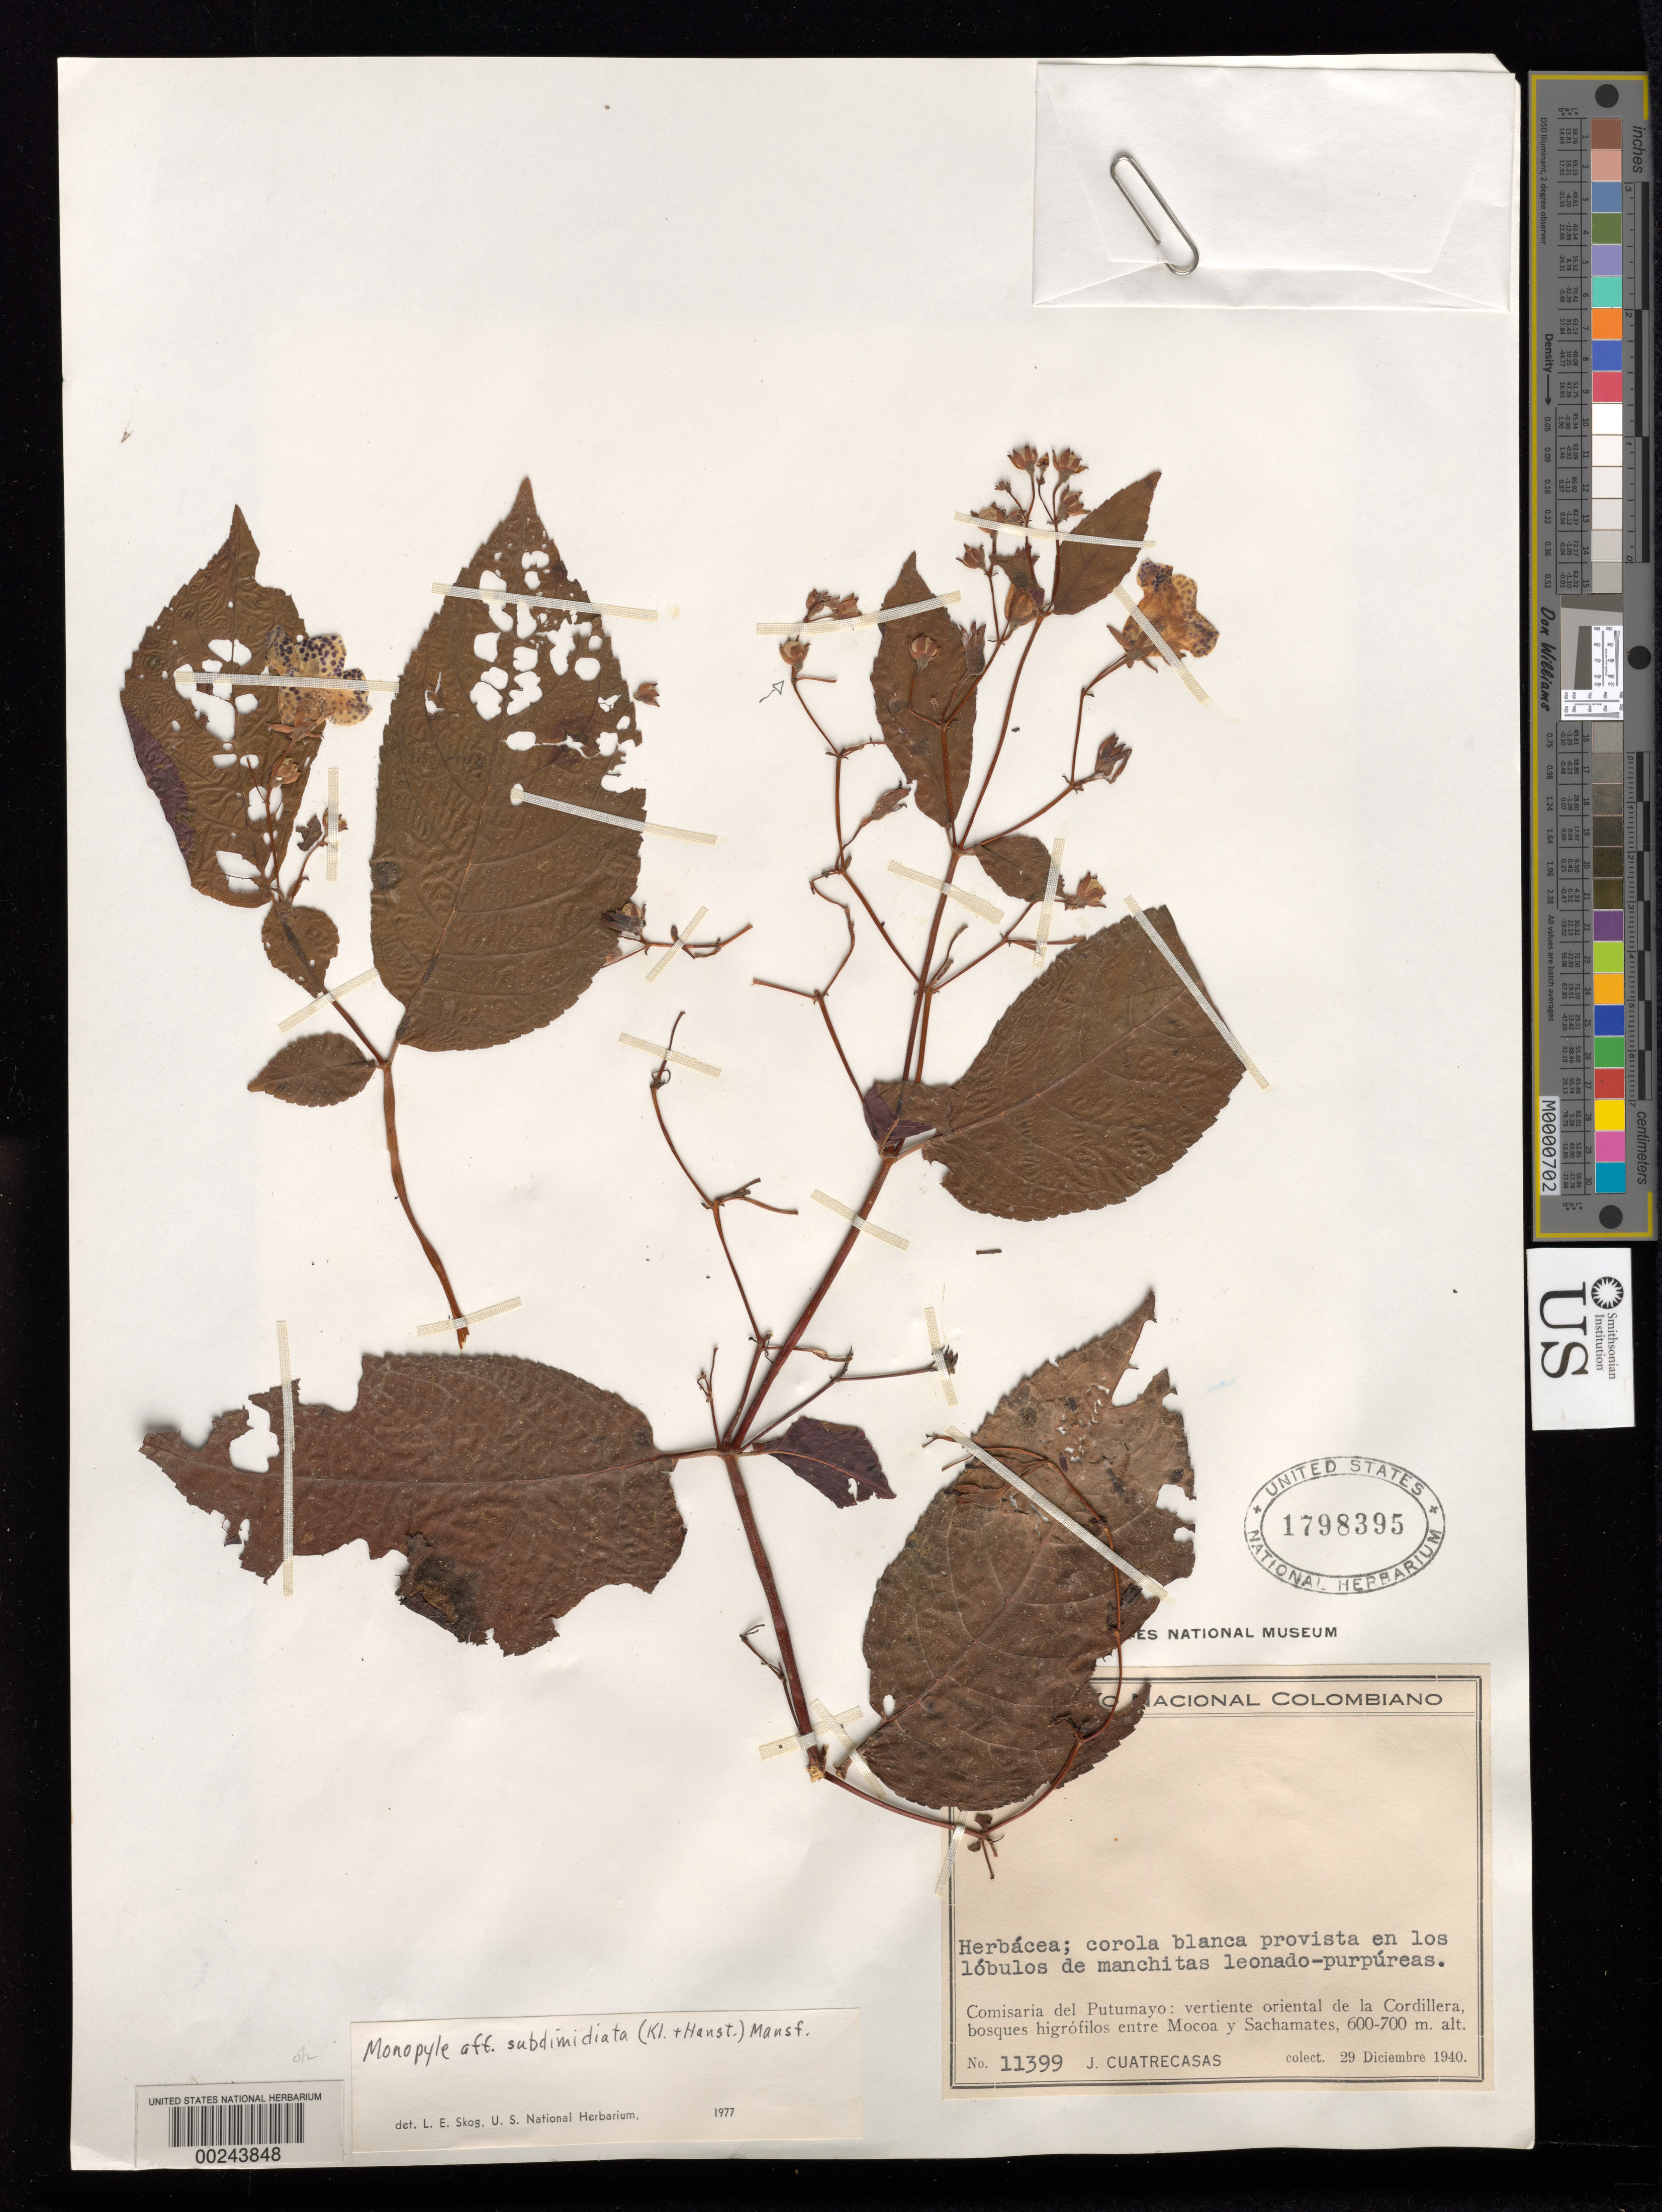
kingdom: Plantae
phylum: Tracheophyta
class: Magnoliopsida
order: Lamiales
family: Gesneriaceae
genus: Monopyle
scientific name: Monopyle subdimidiata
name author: (Klotzsch & Hanst.) Mansf.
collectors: J. Cuatrecasas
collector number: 11399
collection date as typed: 29 Dec 1940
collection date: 1940-12-29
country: Colombia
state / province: Putumayo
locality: Vertiente oriental de la Cordillera, entre Mocoa Y Sachamates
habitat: forests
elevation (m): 600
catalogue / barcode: US 1798395